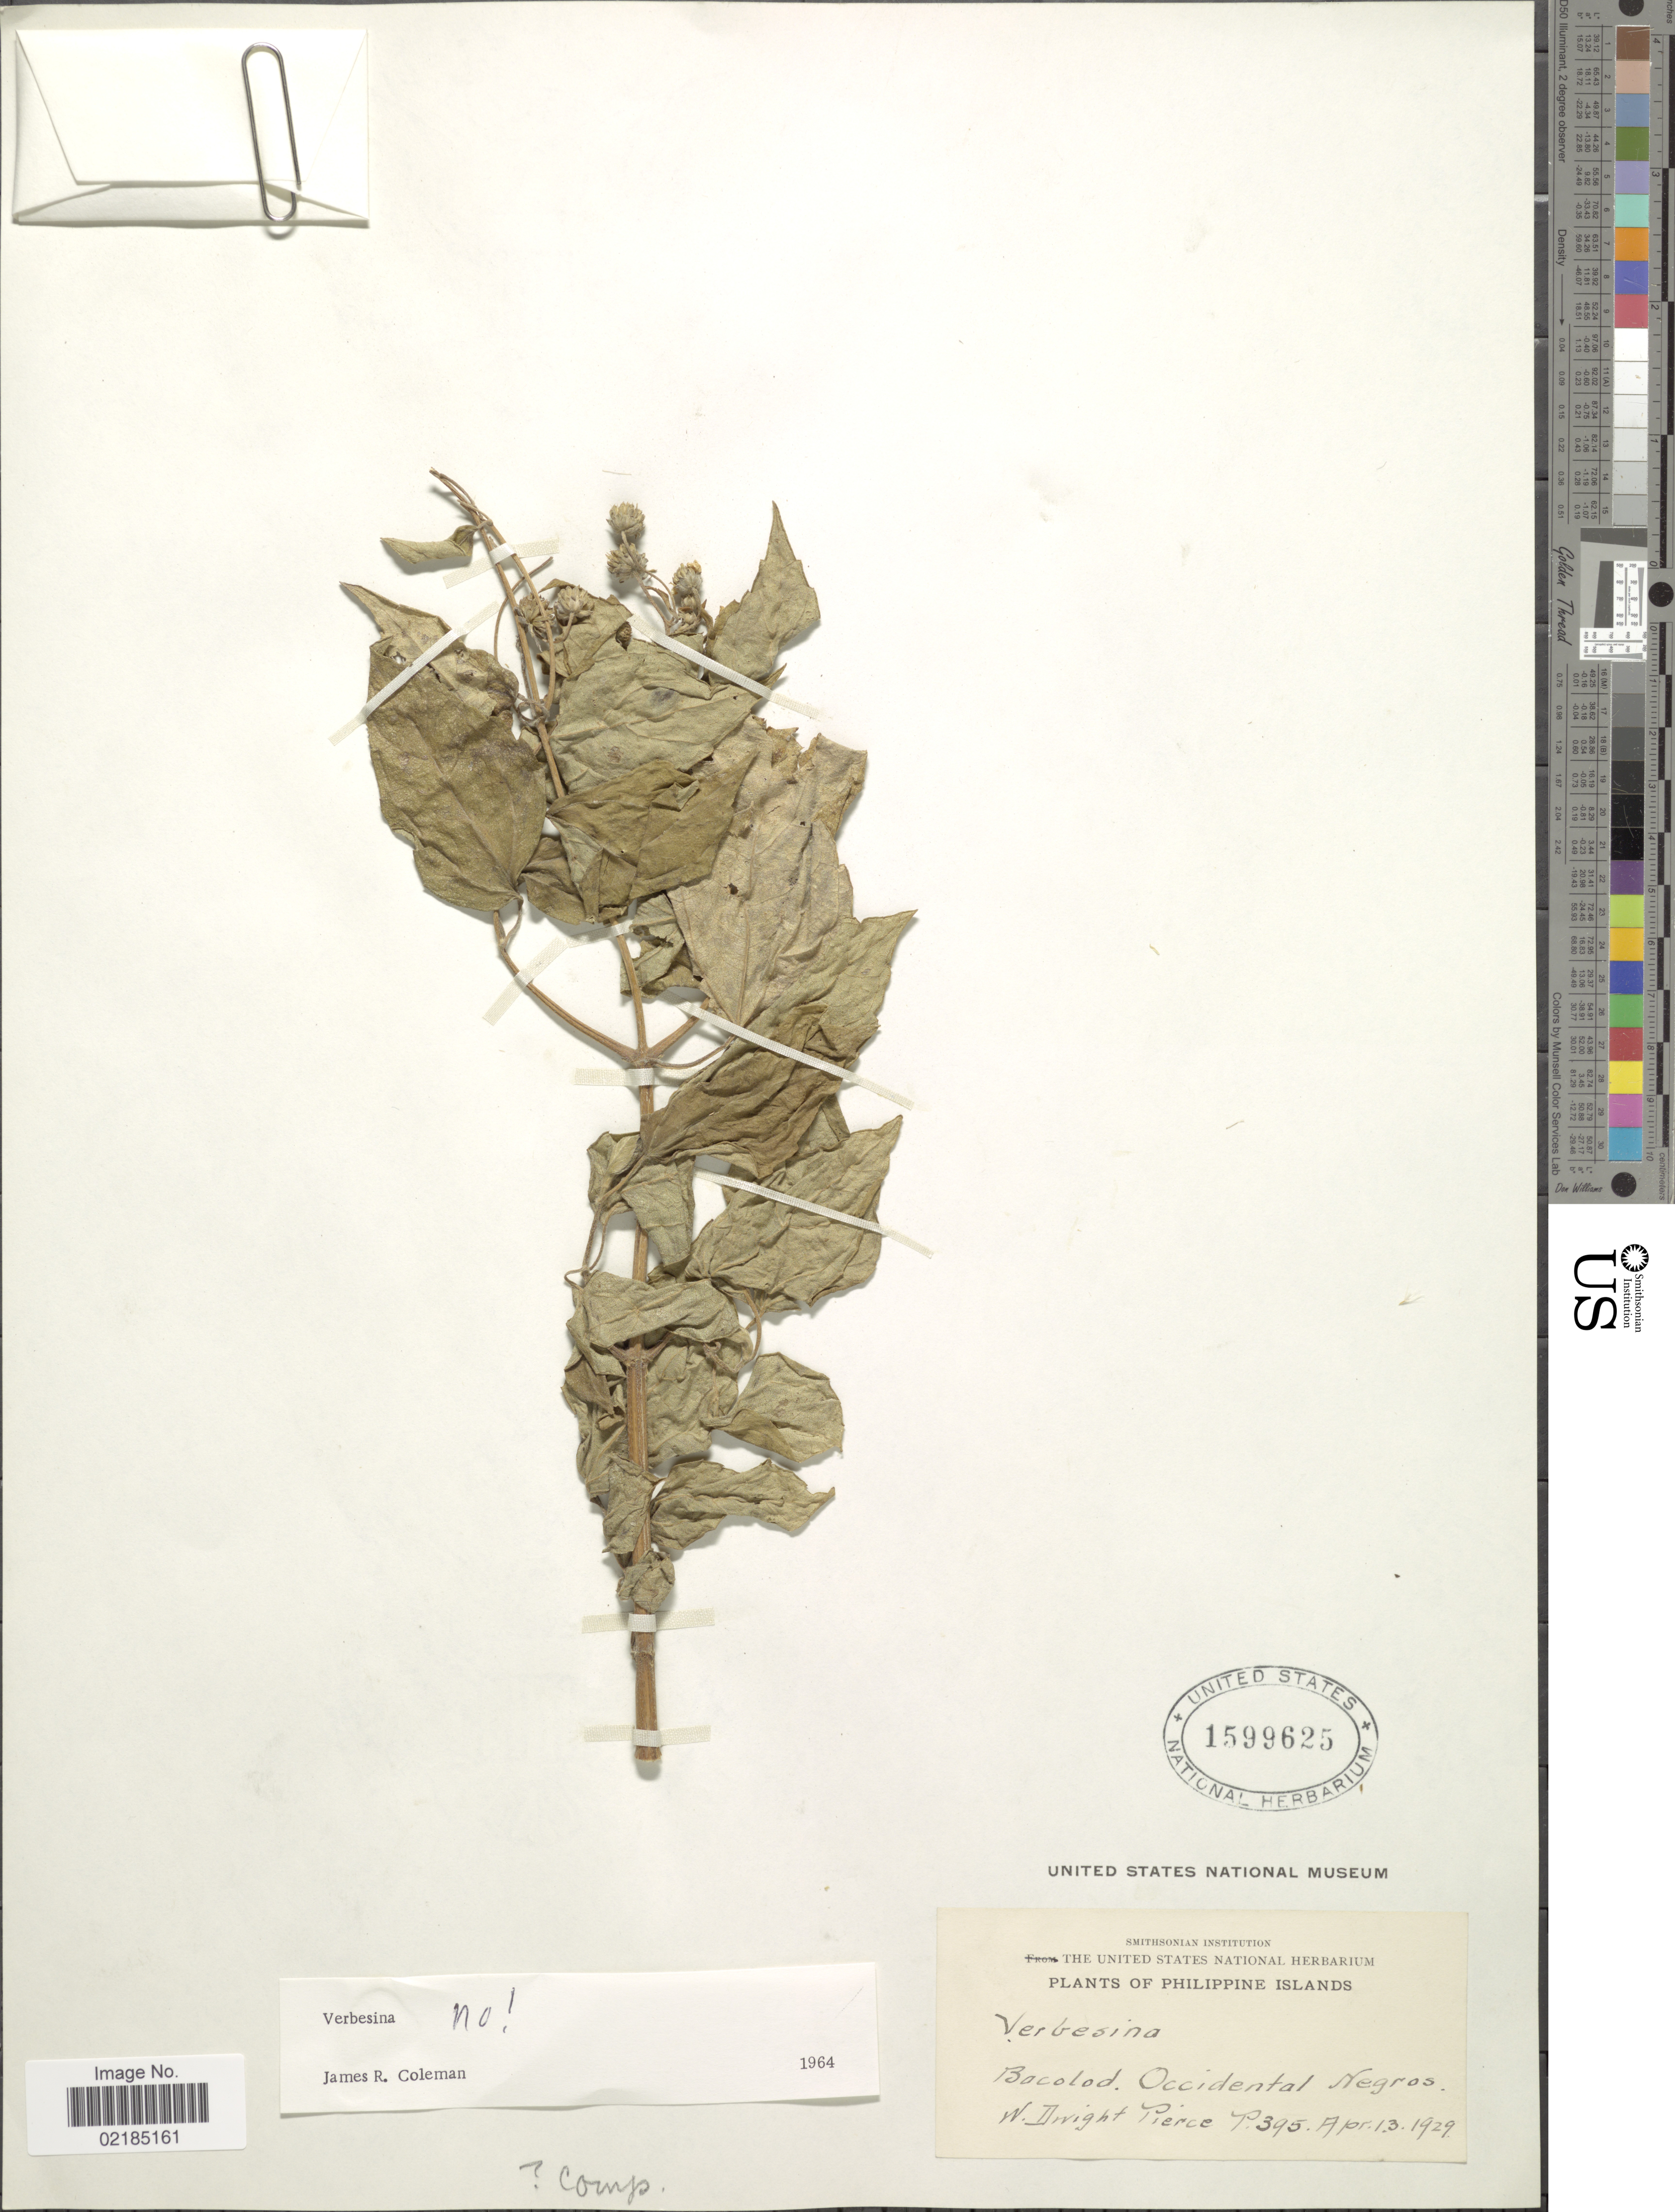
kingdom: Plantae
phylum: Tracheophyta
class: Magnoliopsida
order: Asterales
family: Asteraceae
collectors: W. Pierce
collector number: P395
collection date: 1929-04-13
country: Philippines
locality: Bacolod. Occidental Negros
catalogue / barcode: US 1599625